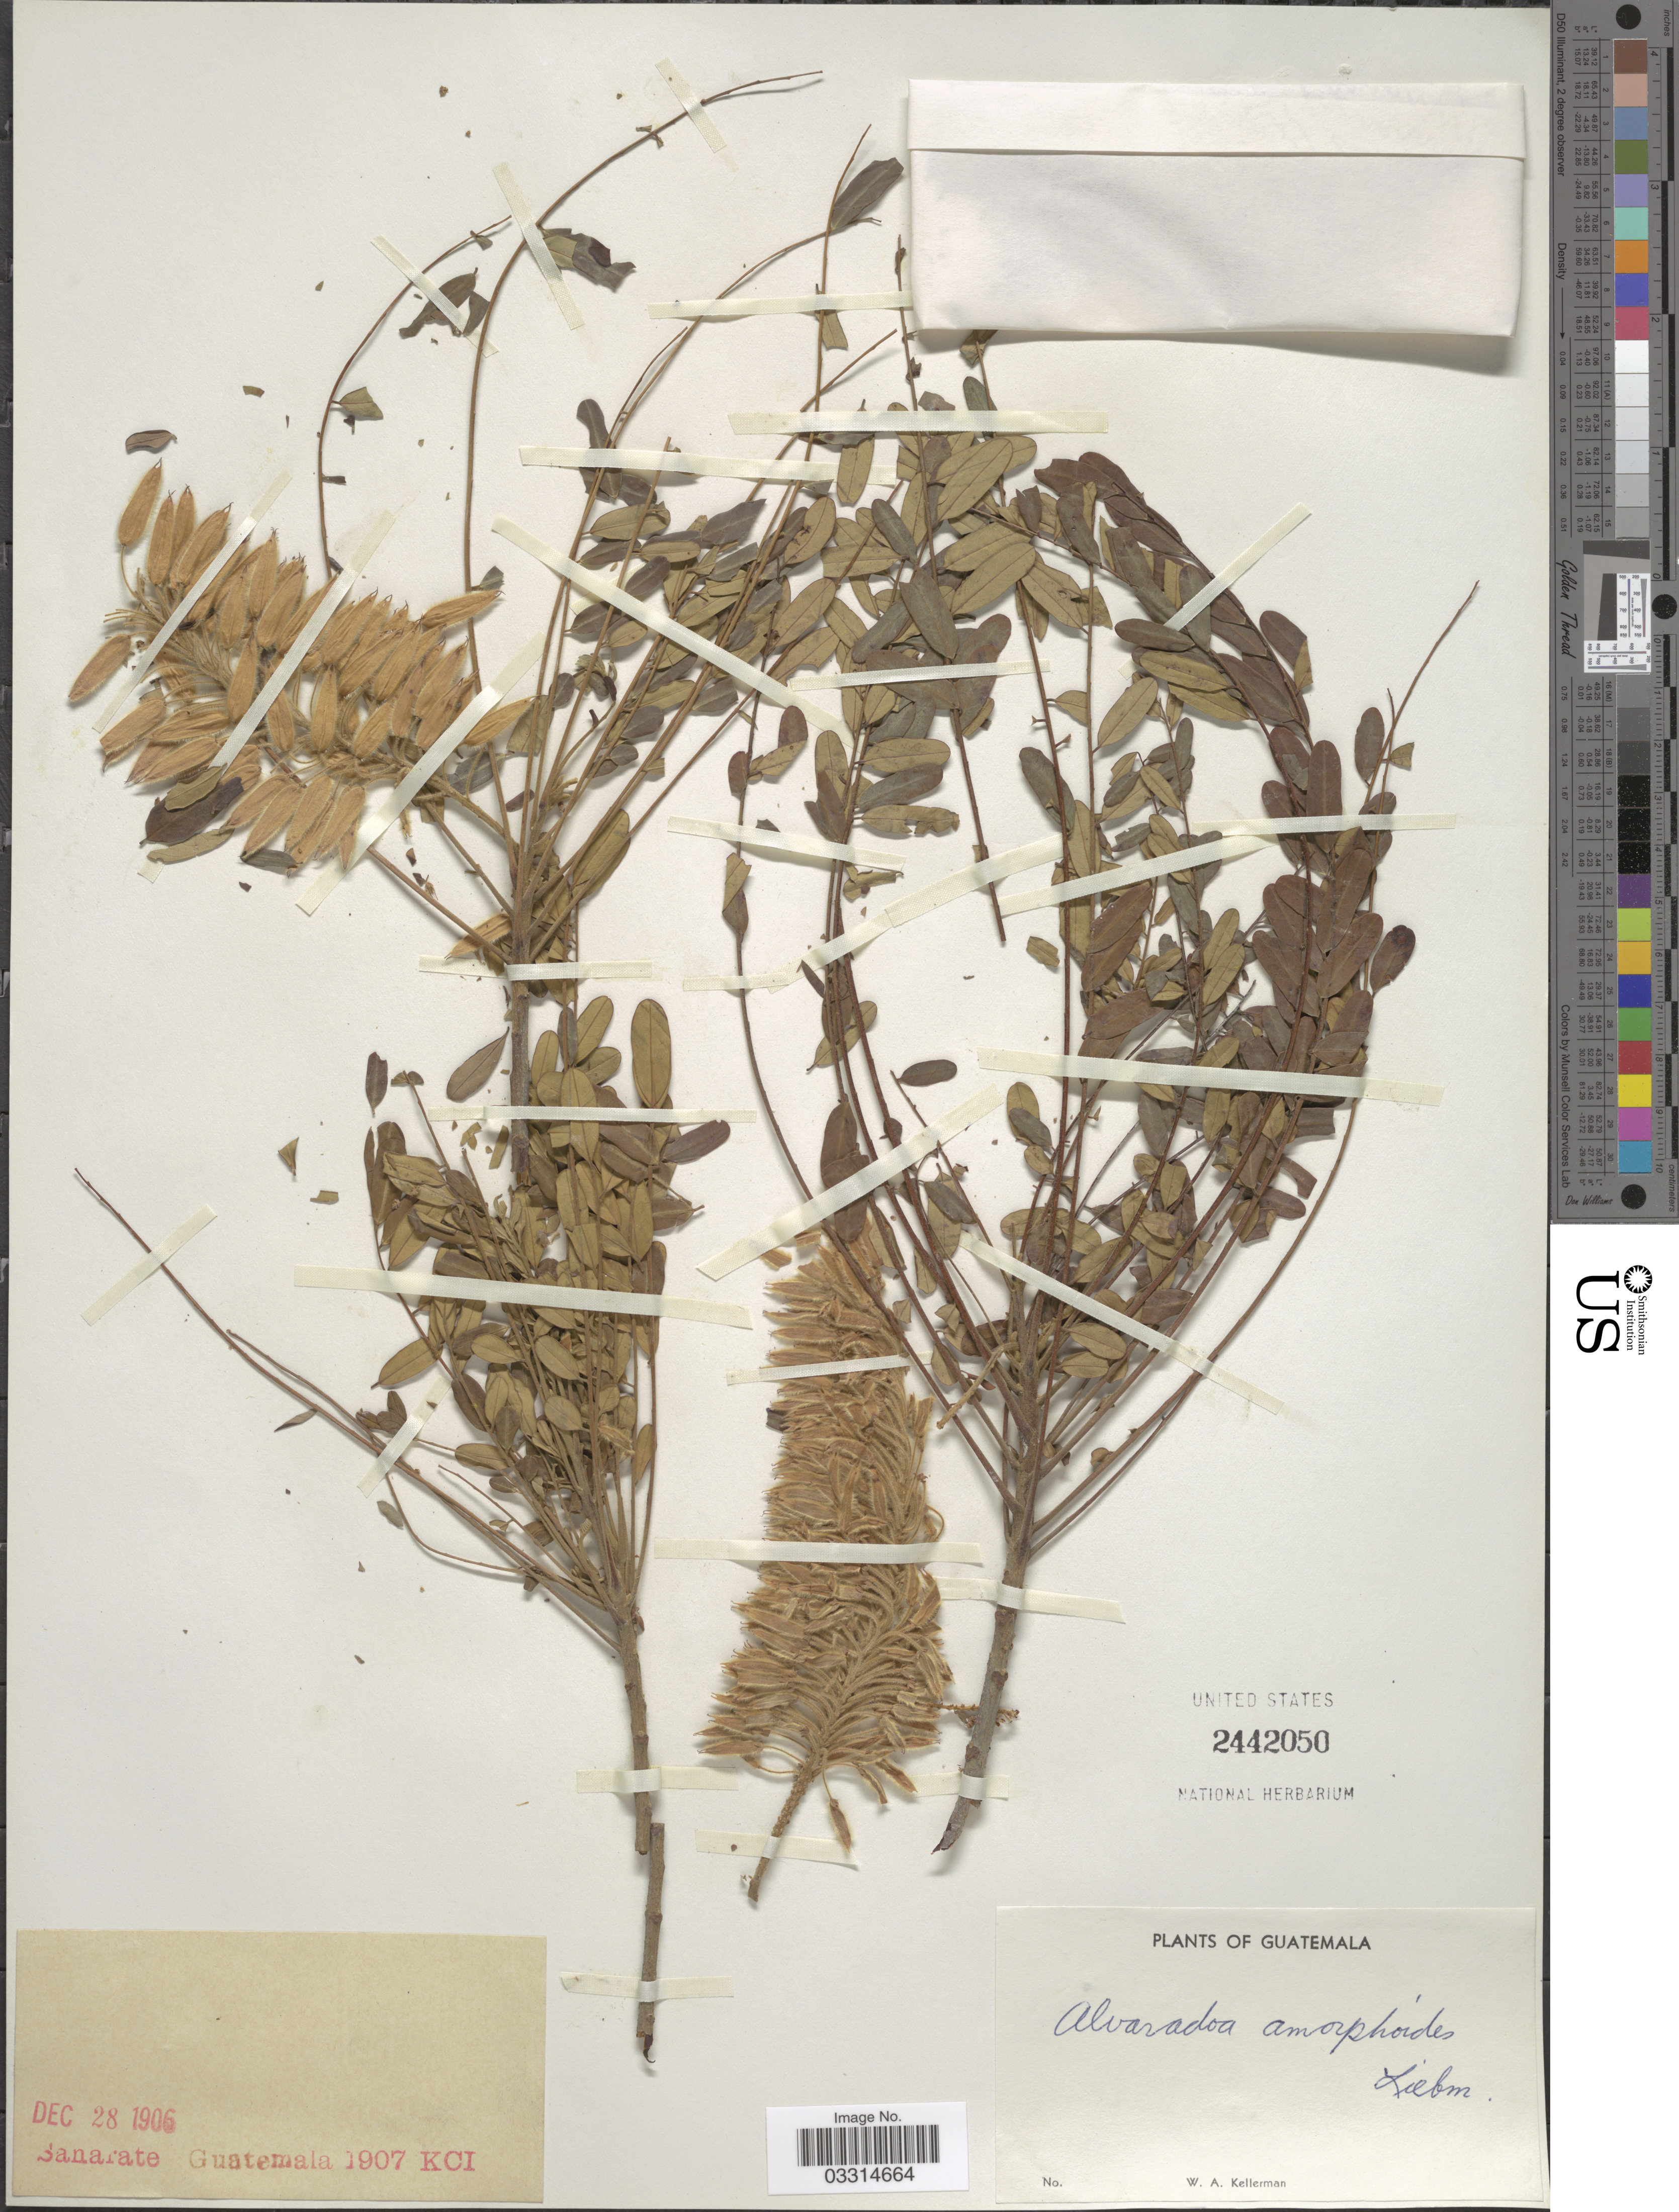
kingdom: Plantae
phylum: Tracheophyta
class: Magnoliopsida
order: Picramniales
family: Picramniaceae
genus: Alvaradoa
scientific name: Alvaradoa amorphoides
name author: Liebm.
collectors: W. Kellerman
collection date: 1907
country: Guatemala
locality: Sanarate.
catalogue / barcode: US 2442050